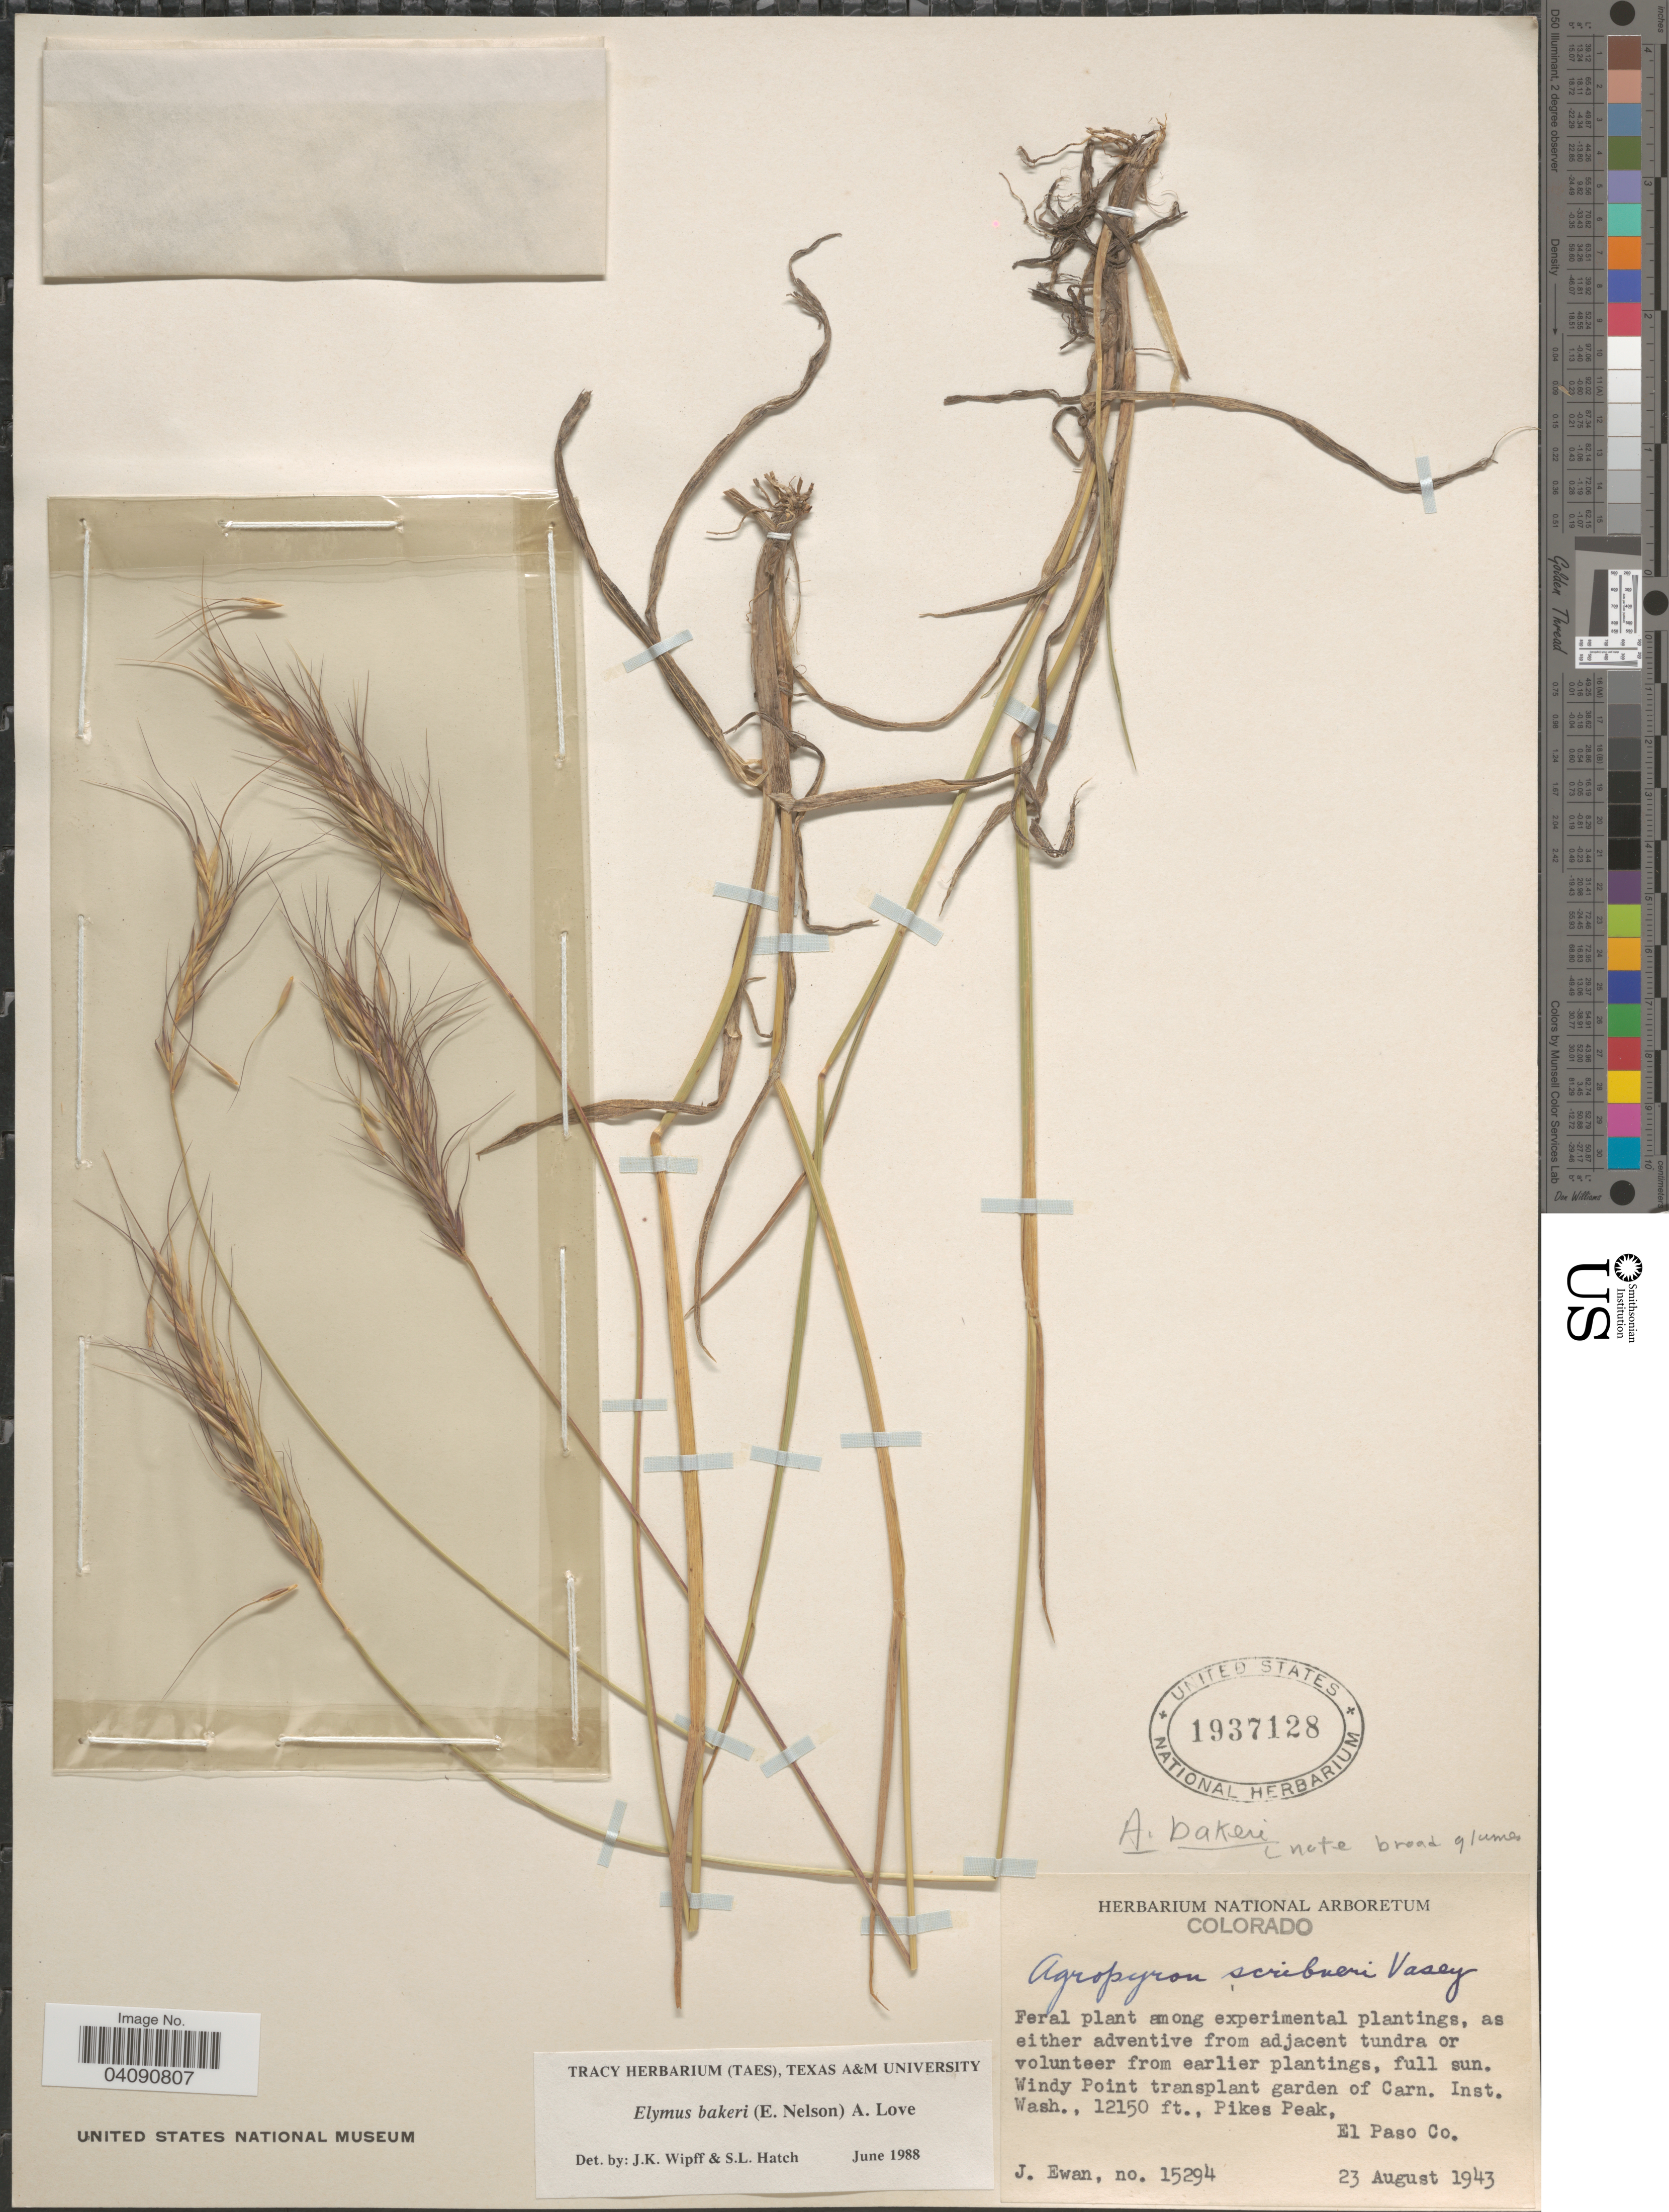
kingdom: Plantae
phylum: Tracheophyta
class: Liliopsida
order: Poales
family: Poaceae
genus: Elymus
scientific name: Elymus bakeri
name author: (E.E. Nelson) Á. Löve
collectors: J. A. Ewan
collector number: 15294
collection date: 1943-08-23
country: United States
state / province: Colorado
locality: Windy Point transplant garden of Carn. Inst. Wash., Pikes Peak, El Paso Co.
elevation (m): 3703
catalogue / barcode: US 1937128